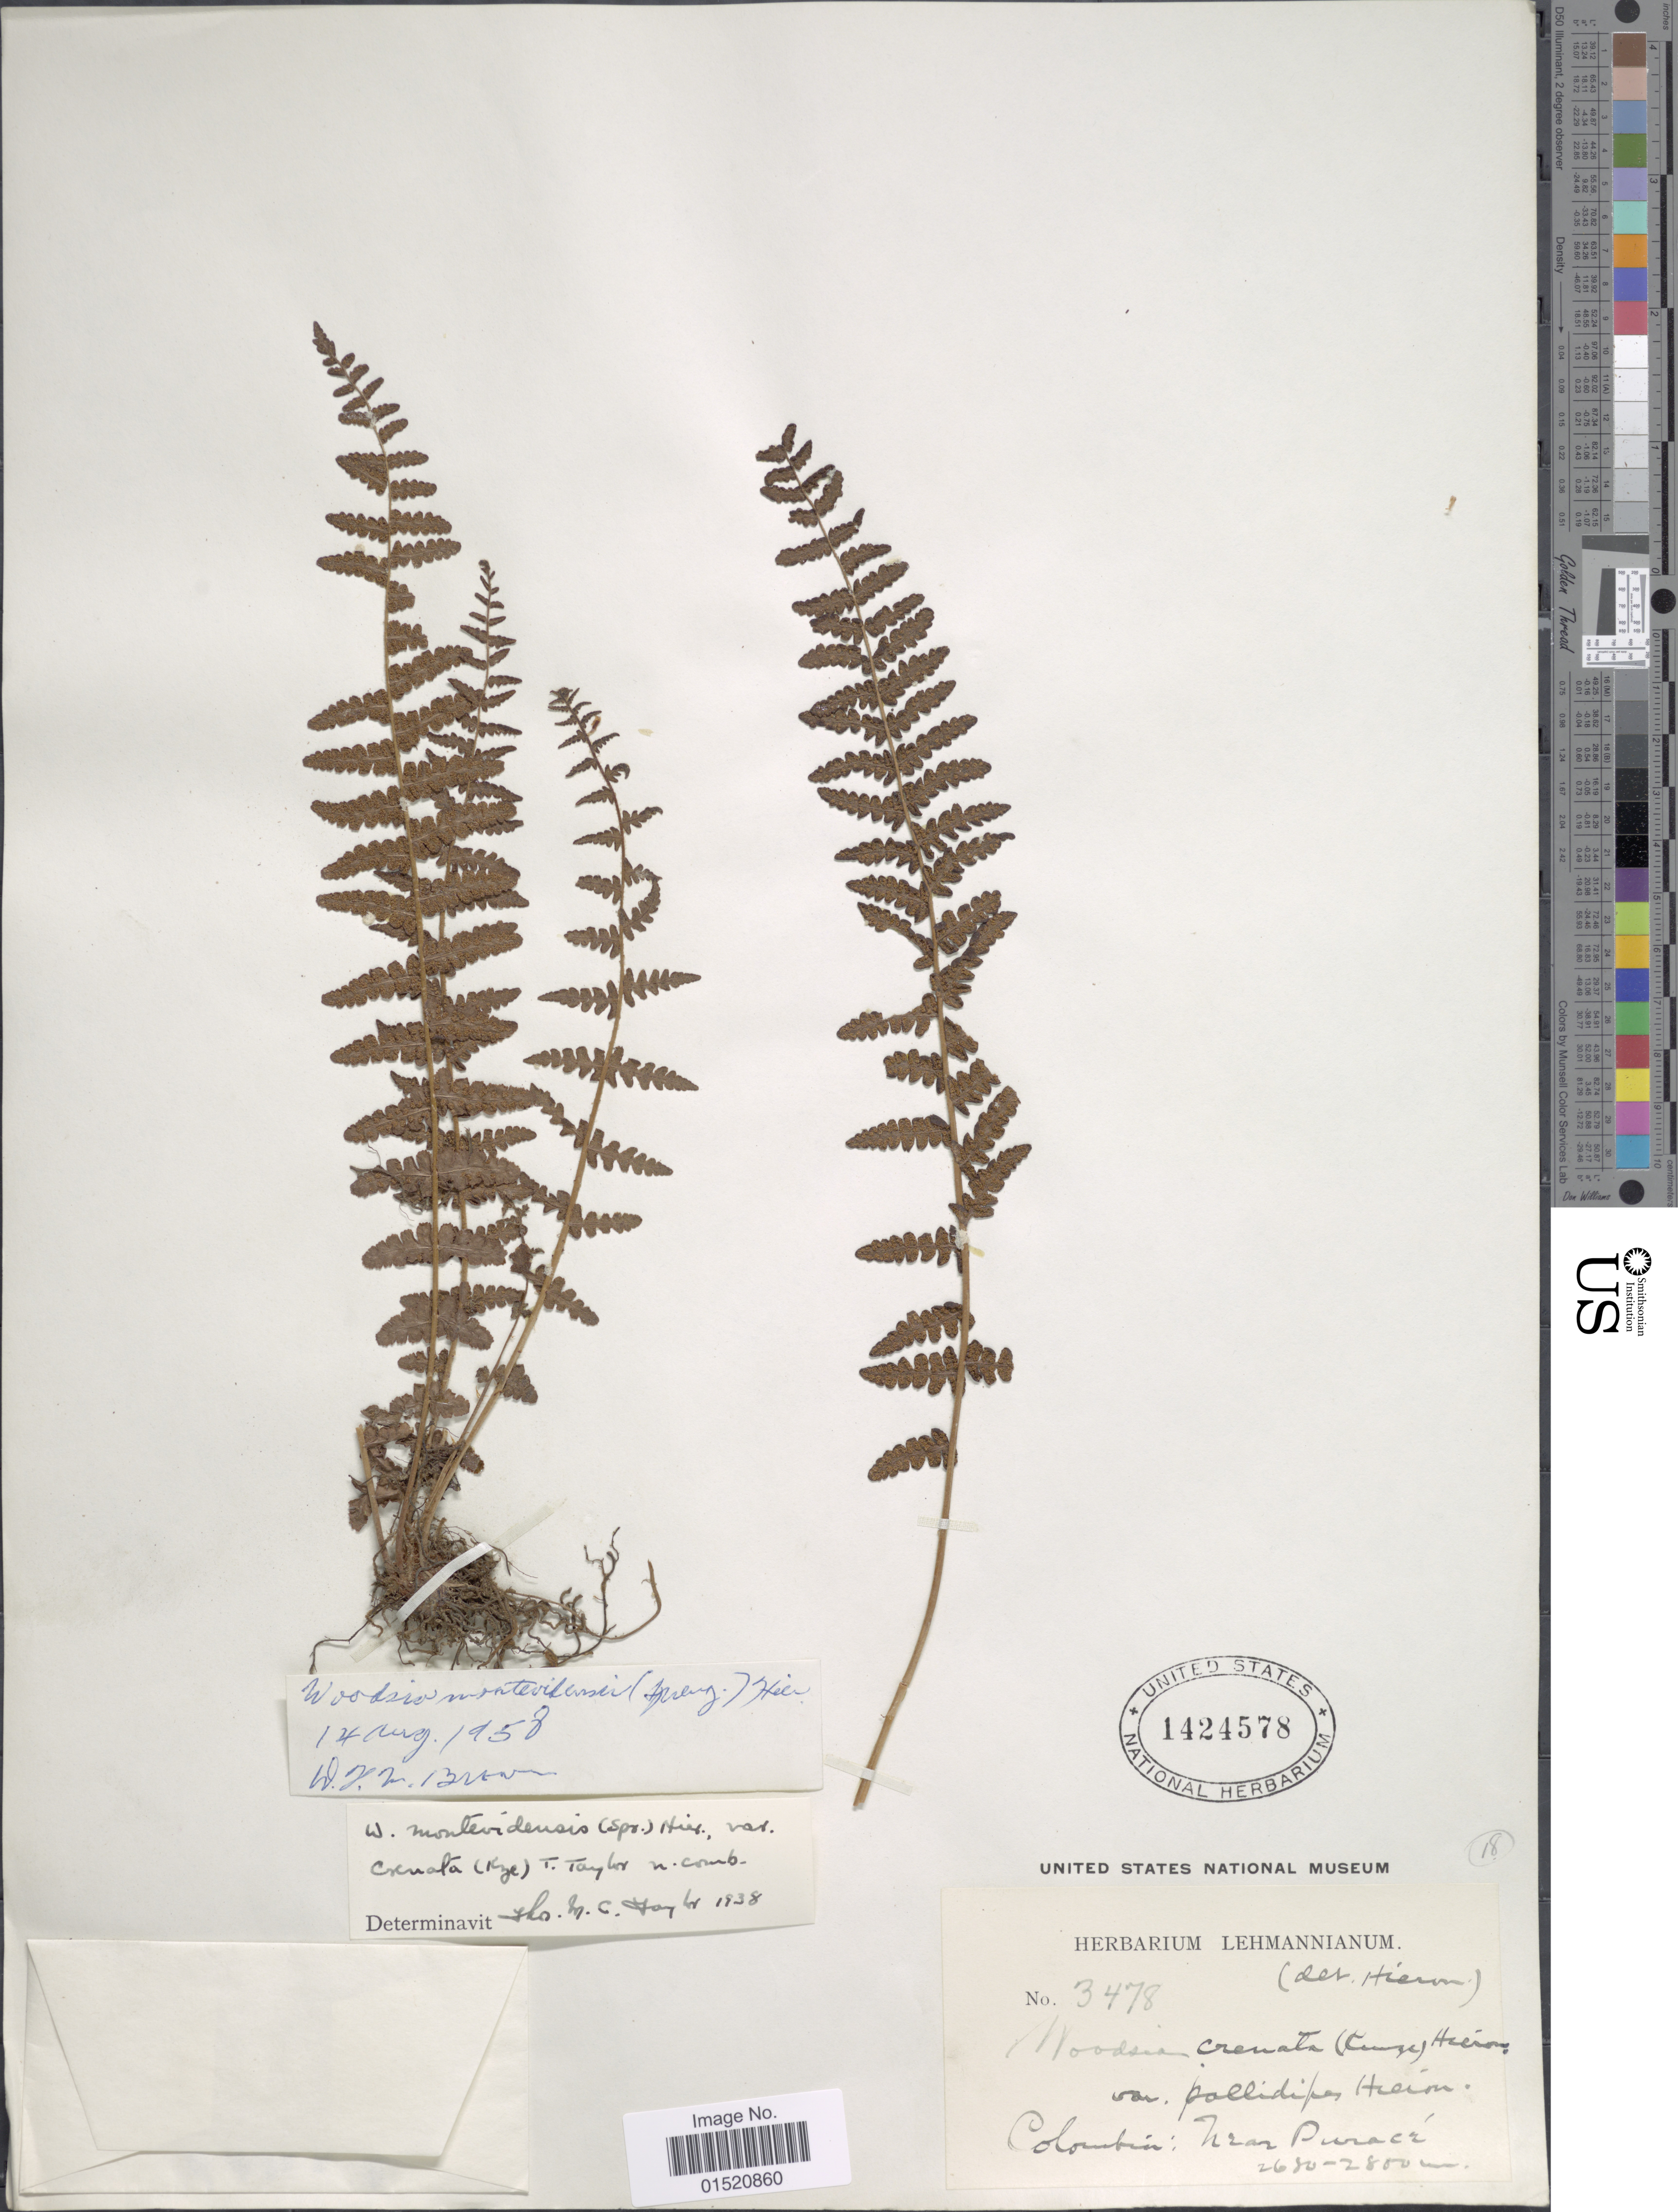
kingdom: Plantae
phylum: Tracheophyta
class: Polypodiopsida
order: Polypodiales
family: Woodsiaceae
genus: Woodsia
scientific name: Woodsia montevidensis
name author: (Spreng.) Hieron.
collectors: ex herb. Lehmannianum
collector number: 3478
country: Colombia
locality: Near Puracé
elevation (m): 2650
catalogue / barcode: US 1424578